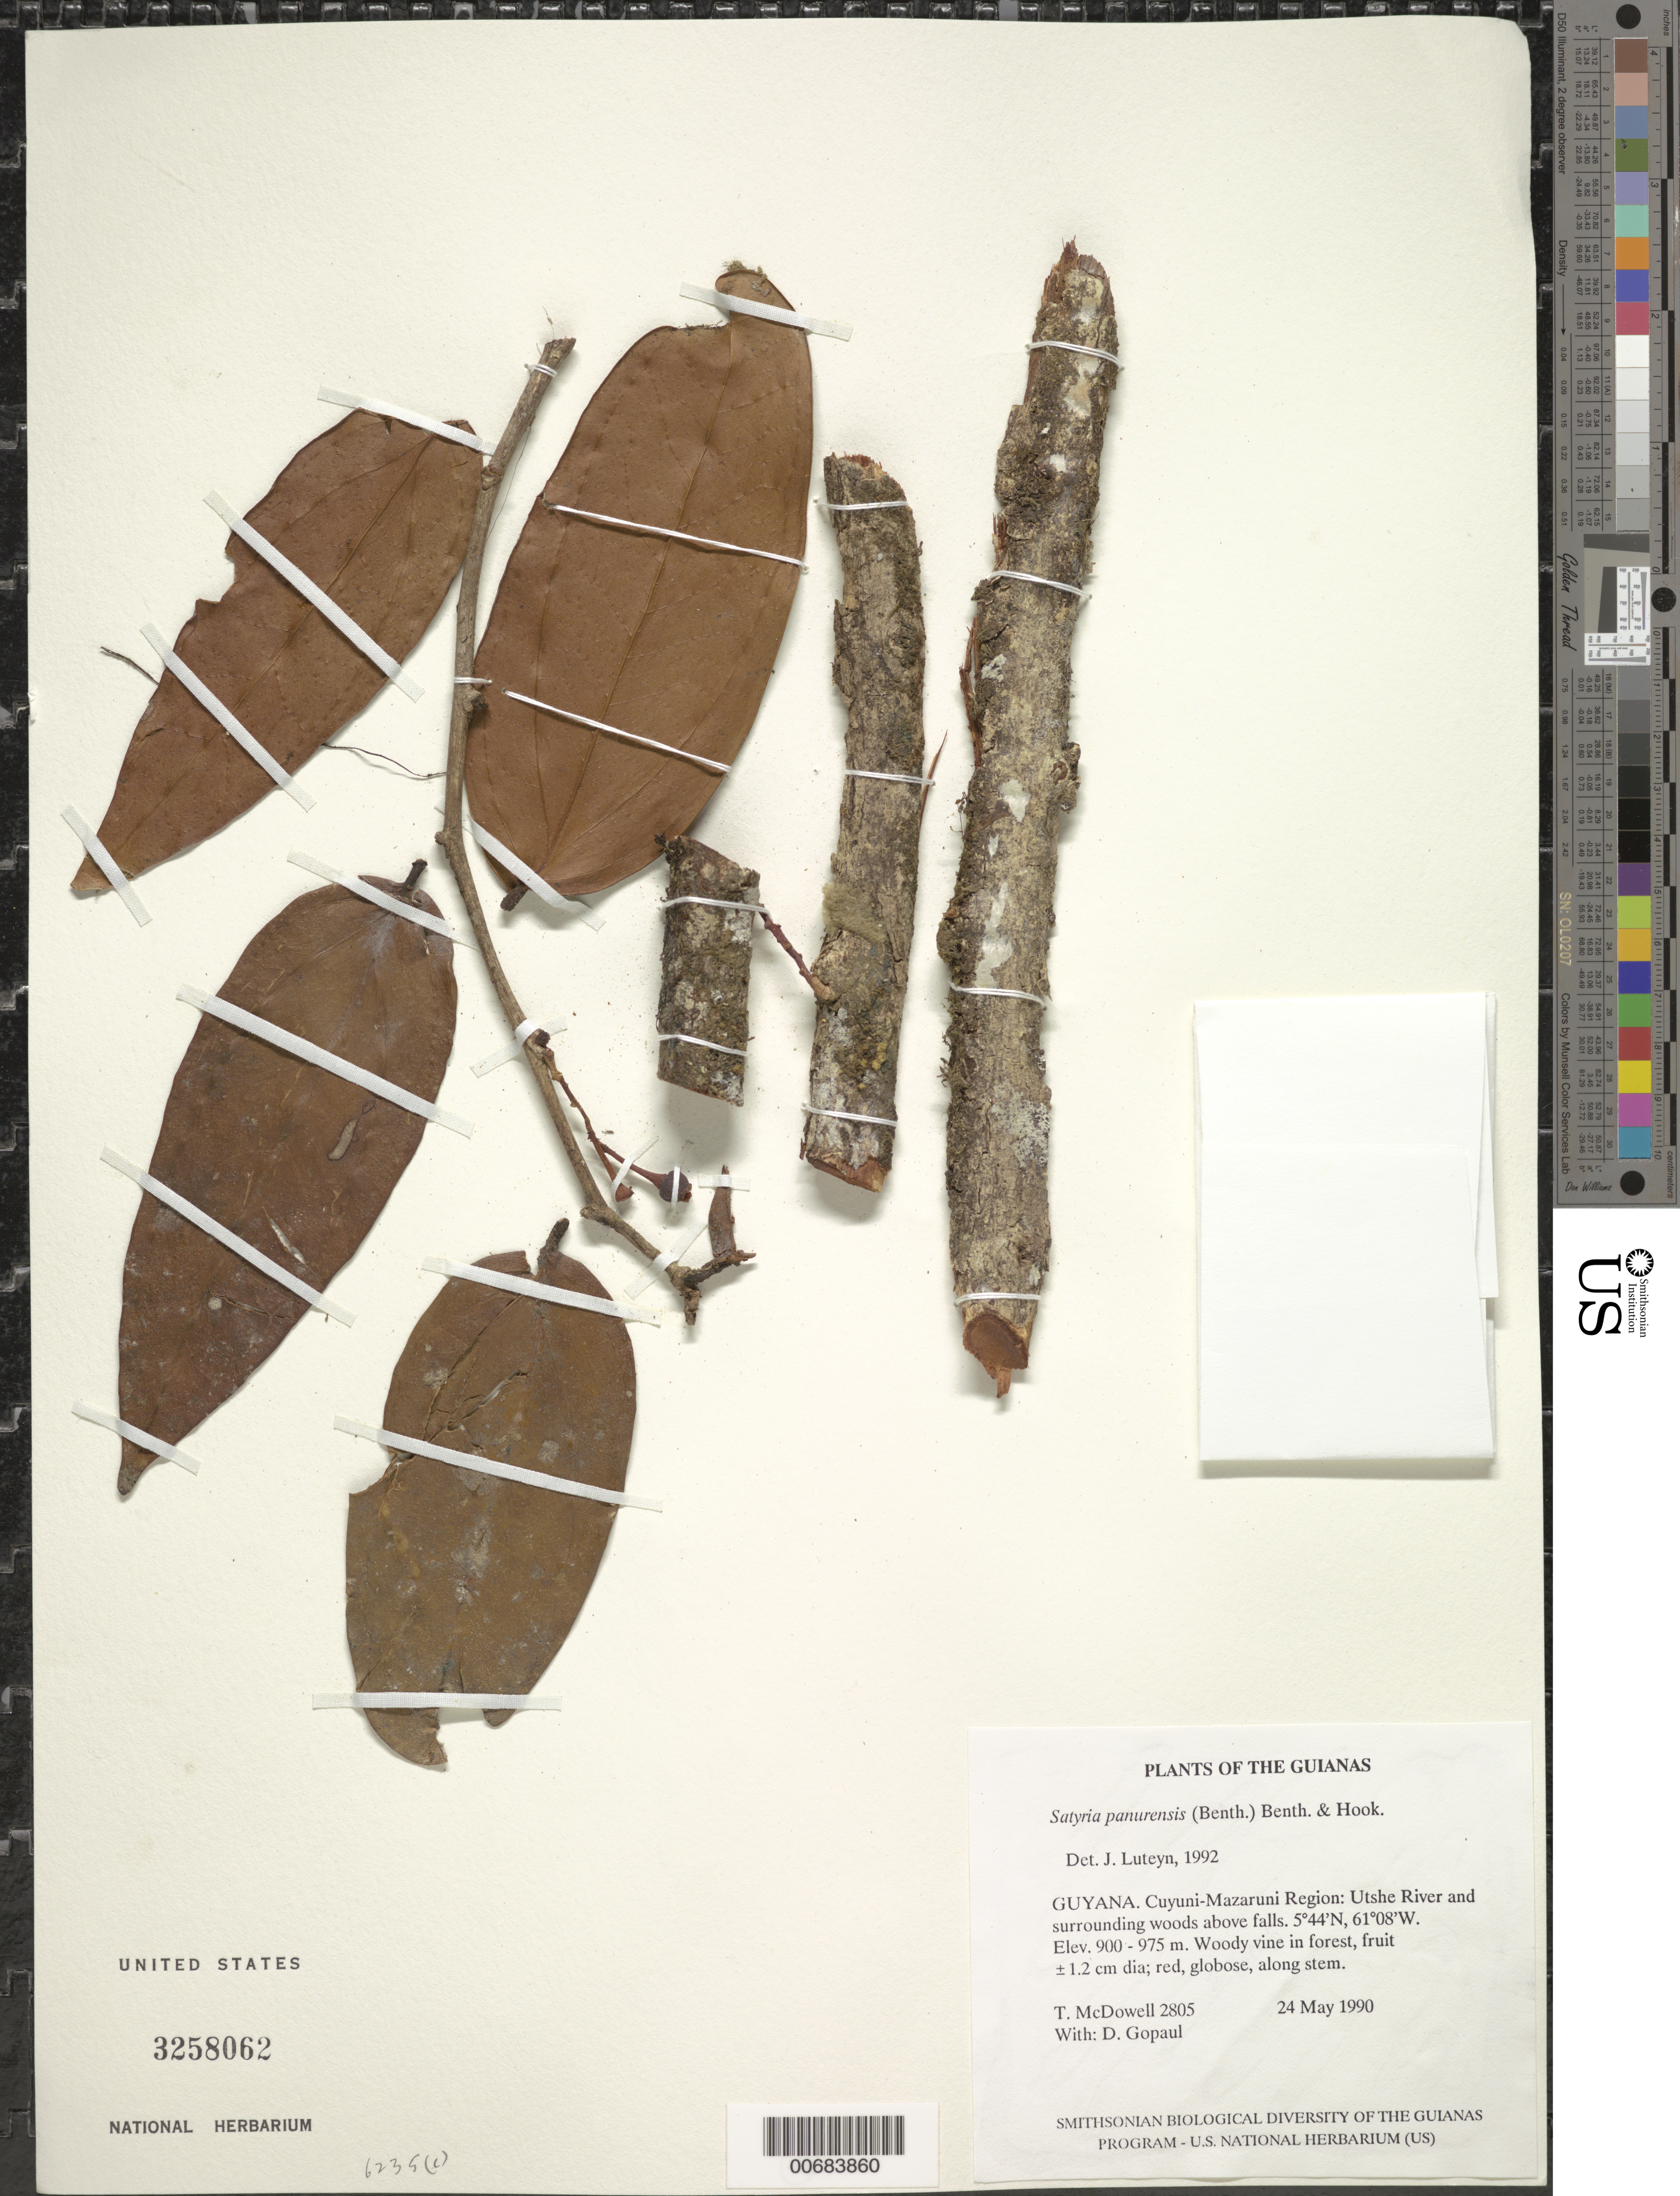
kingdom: Plantae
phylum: Tracheophyta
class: Magnoliopsida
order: Ericales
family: Ericaceae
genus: Satyria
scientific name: Satyria panurensis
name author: (Benth. ex Meisn.) Benth. & Hook. f. ex Nied.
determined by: Luteyn, J. L.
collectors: T. McDowell & D. Gopaul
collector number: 2805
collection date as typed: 24 May 1990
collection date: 1990-05-24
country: Guyana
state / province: Cuyuni-Mazaruni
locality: Utshi River and Falls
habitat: Along river and surrounding woods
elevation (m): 900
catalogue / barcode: US 3258062